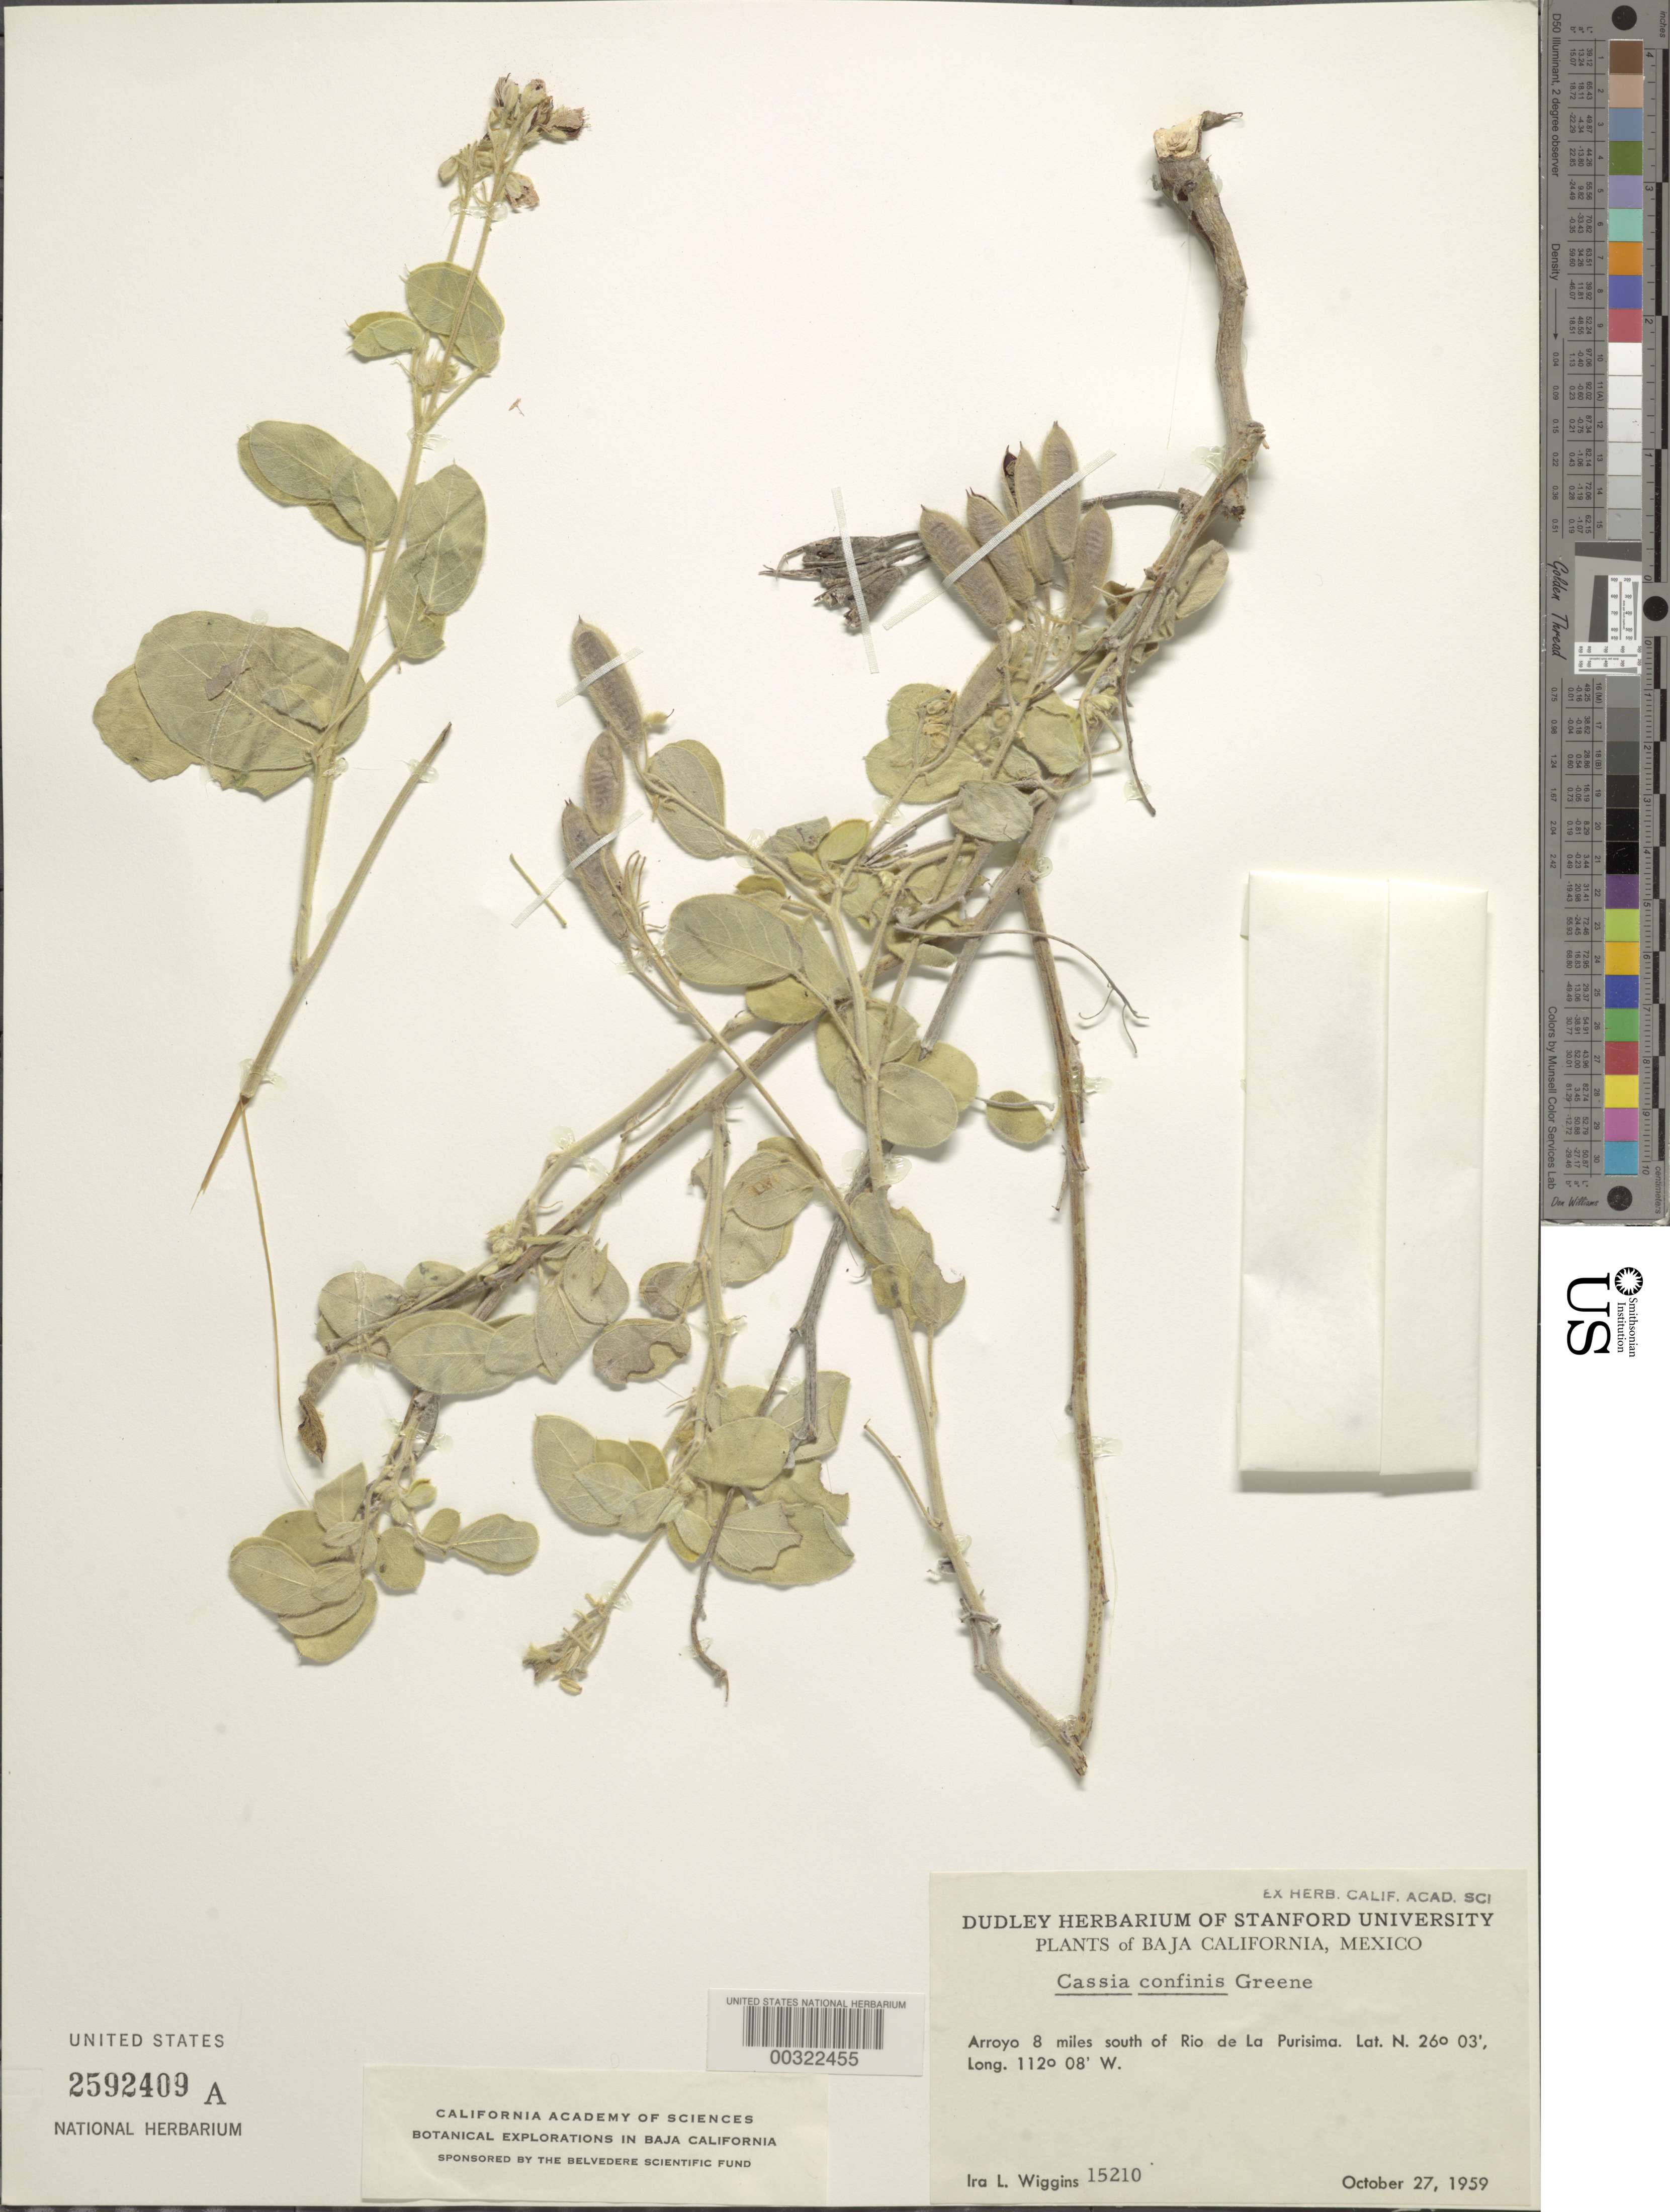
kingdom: Plantae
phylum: Tracheophyta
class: Magnoliopsida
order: Fabales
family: Fabaceae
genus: Senna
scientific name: Senna confinis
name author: (Greene) H.S. Irwin & Barneby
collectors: I. L. Wiggins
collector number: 15210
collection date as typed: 27 Oct 1959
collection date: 1959-10-27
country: Mexico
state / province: Baja California Sur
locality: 8 mi S of Rio de La Purisima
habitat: Arroyo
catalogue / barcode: US 2592409A